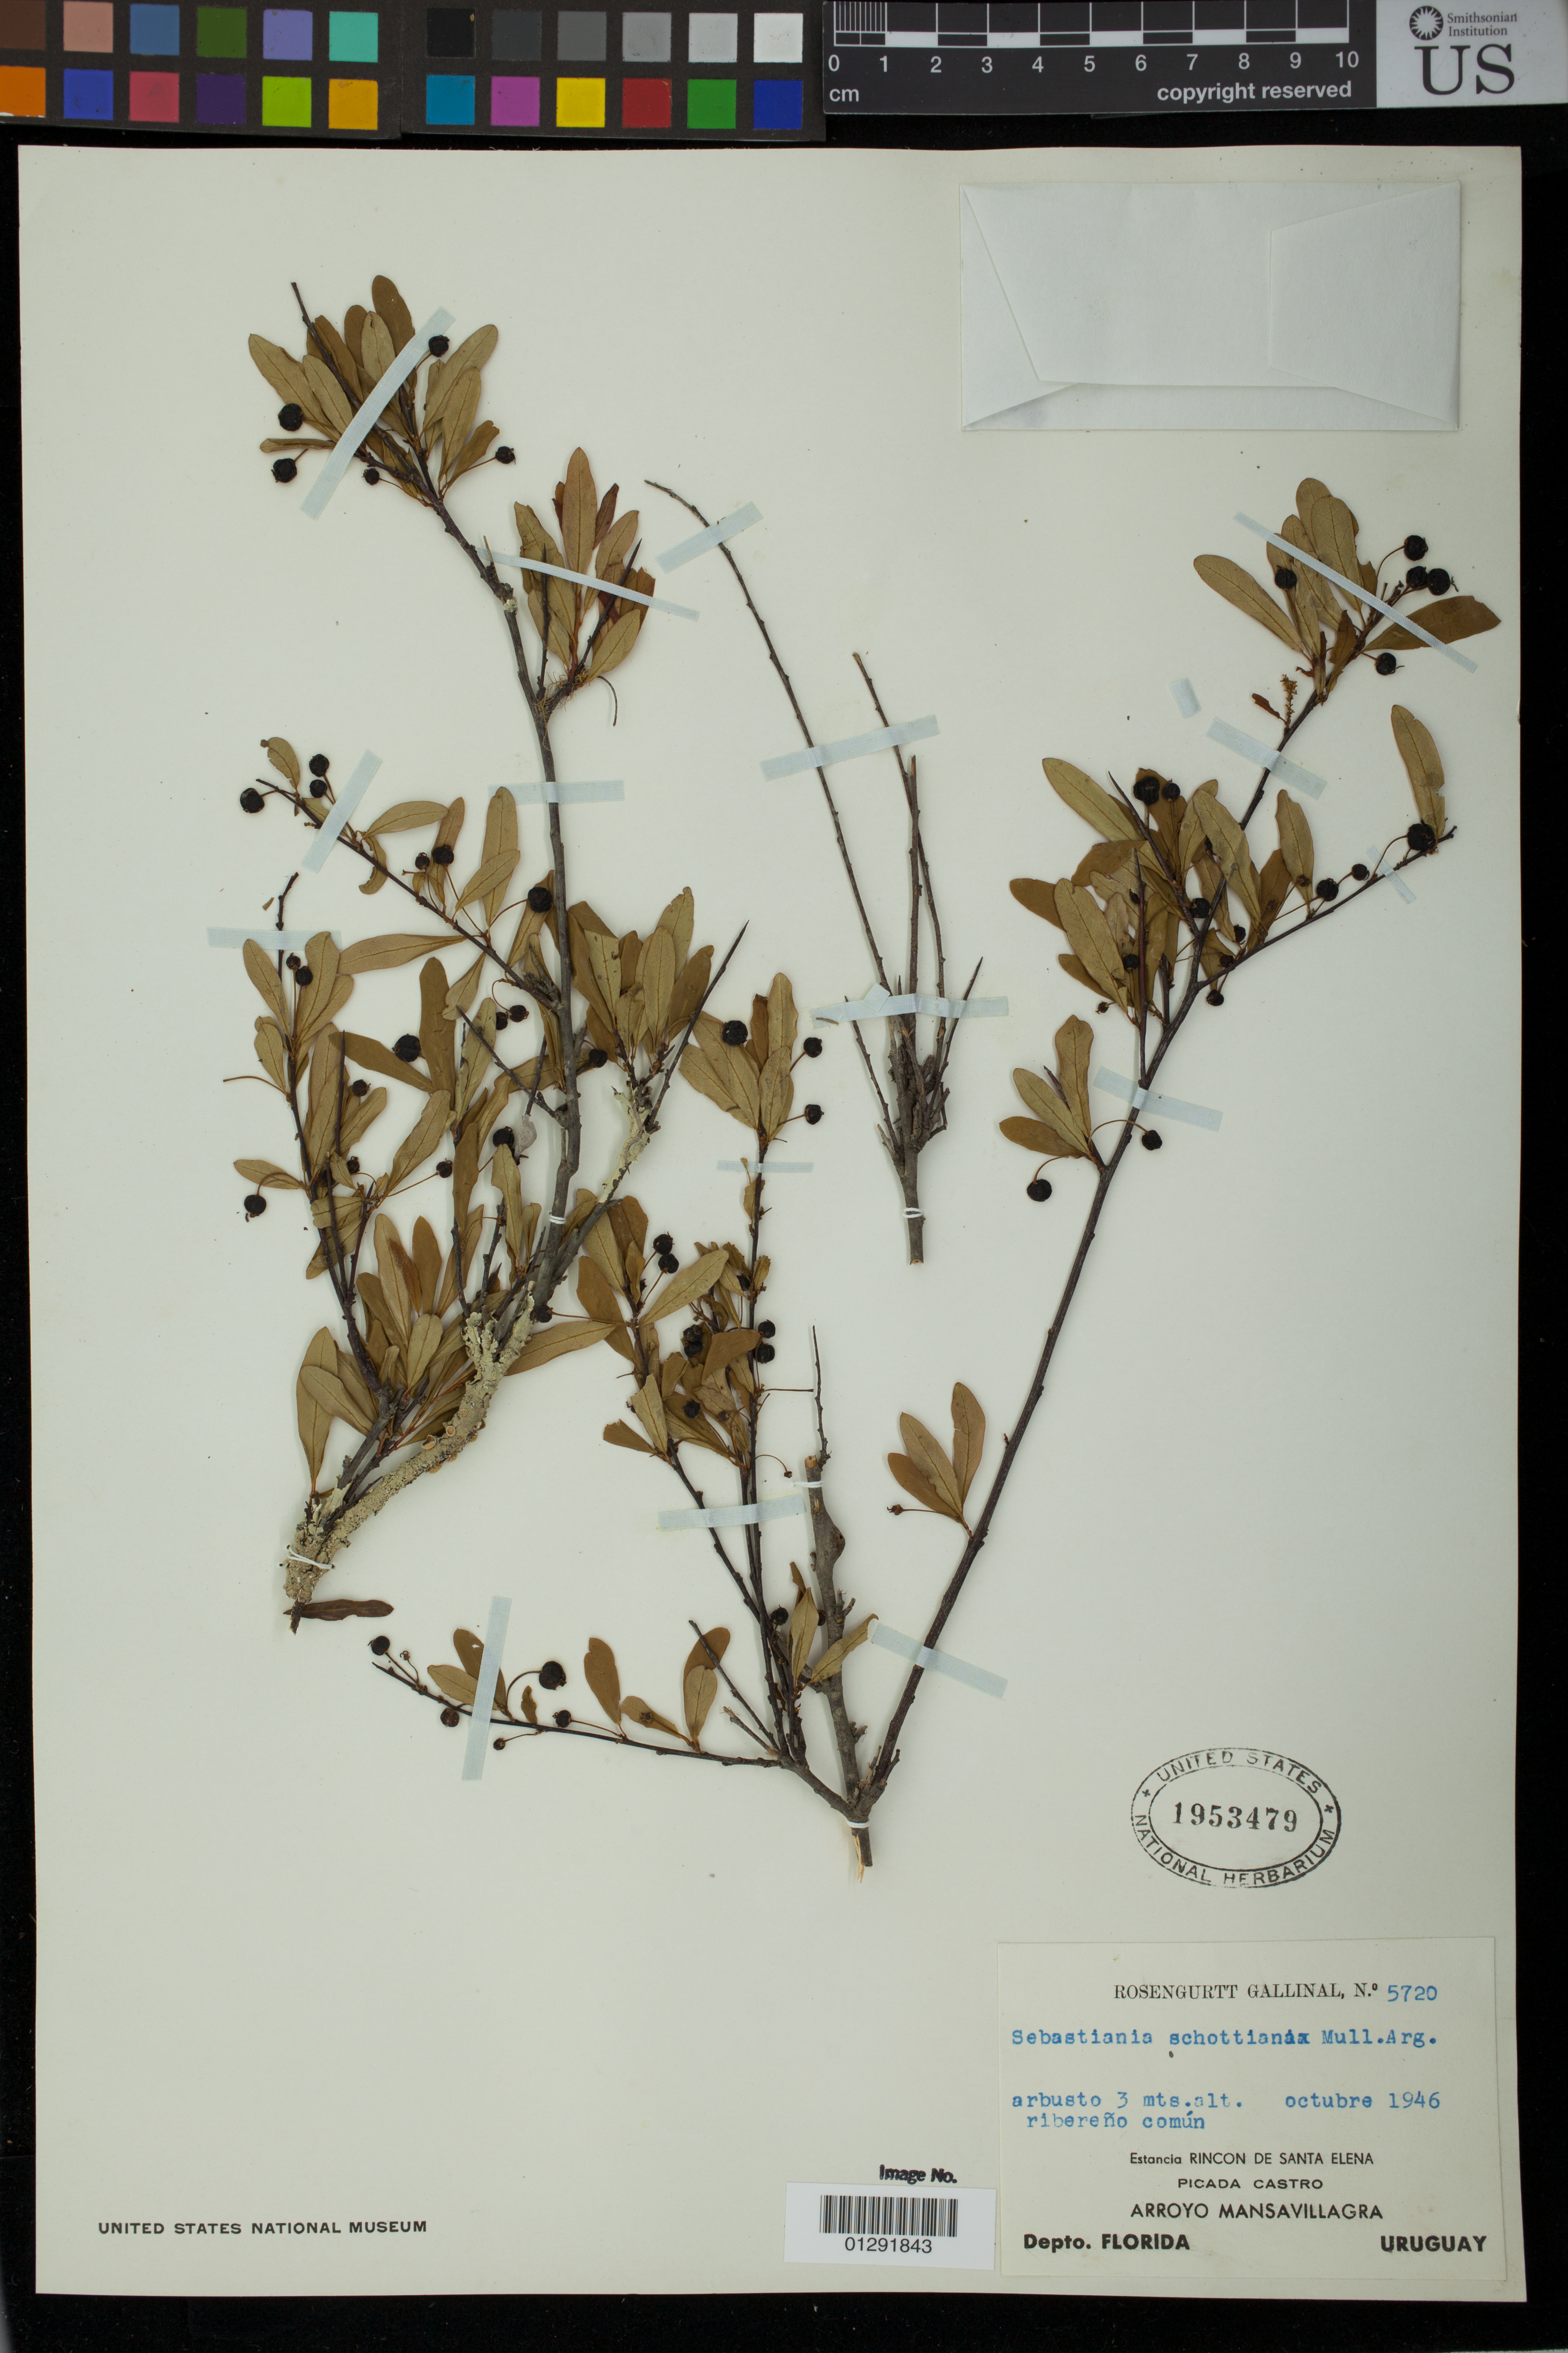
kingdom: Plantae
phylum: Tracheophyta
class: Magnoliopsida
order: Malpighiales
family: Euphorbiaceae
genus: Sebastiania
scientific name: Sebastiania schottiana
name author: (Müll. Arg.) Müll. Arg.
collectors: R. Gallinal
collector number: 5720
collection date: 1946-10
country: Uruguay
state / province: Florida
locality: Estancia Rincon de Santa Elena. Picada Castro. Arroyo Mansavillagra.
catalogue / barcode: US 1953479